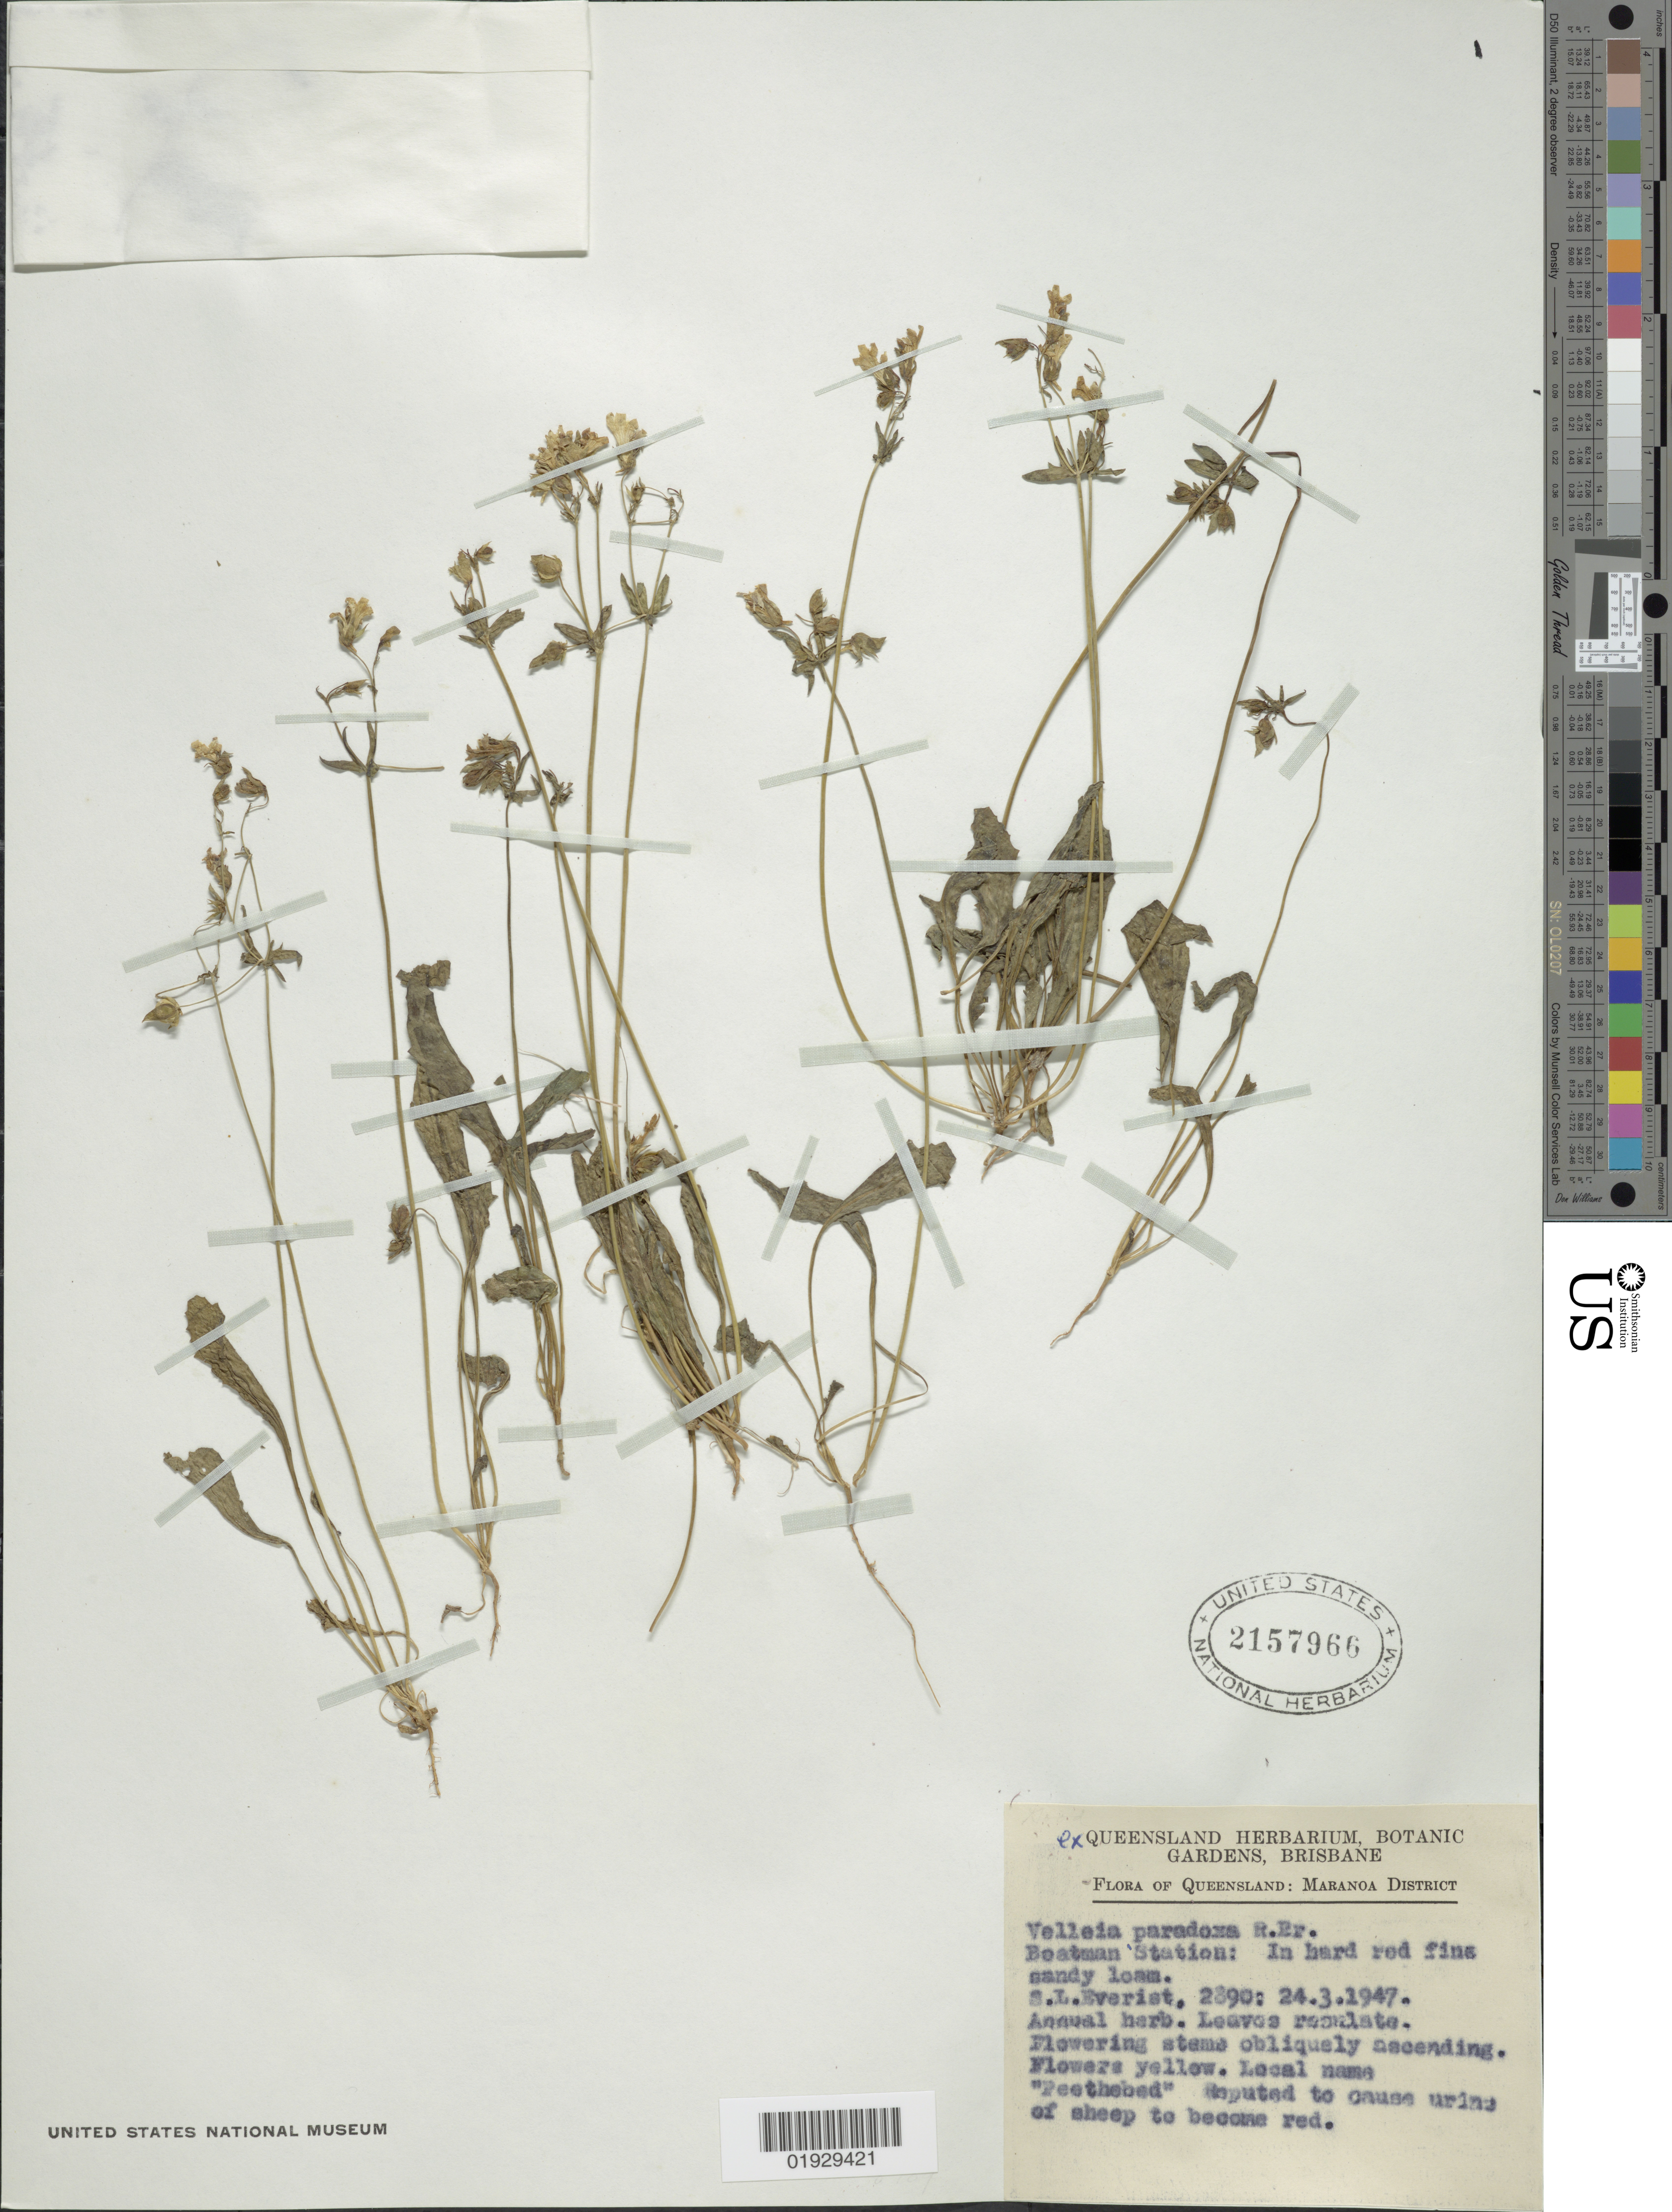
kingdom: Plantae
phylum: Tracheophyta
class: Magnoliopsida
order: Asterales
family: Goodeniaceae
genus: Velleia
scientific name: Velleia paradoxa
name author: R. Br.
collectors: S. Everist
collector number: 2890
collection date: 1947-03-24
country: Australia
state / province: Queensland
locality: Maranoa District. Boatman Station.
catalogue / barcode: US 2157966